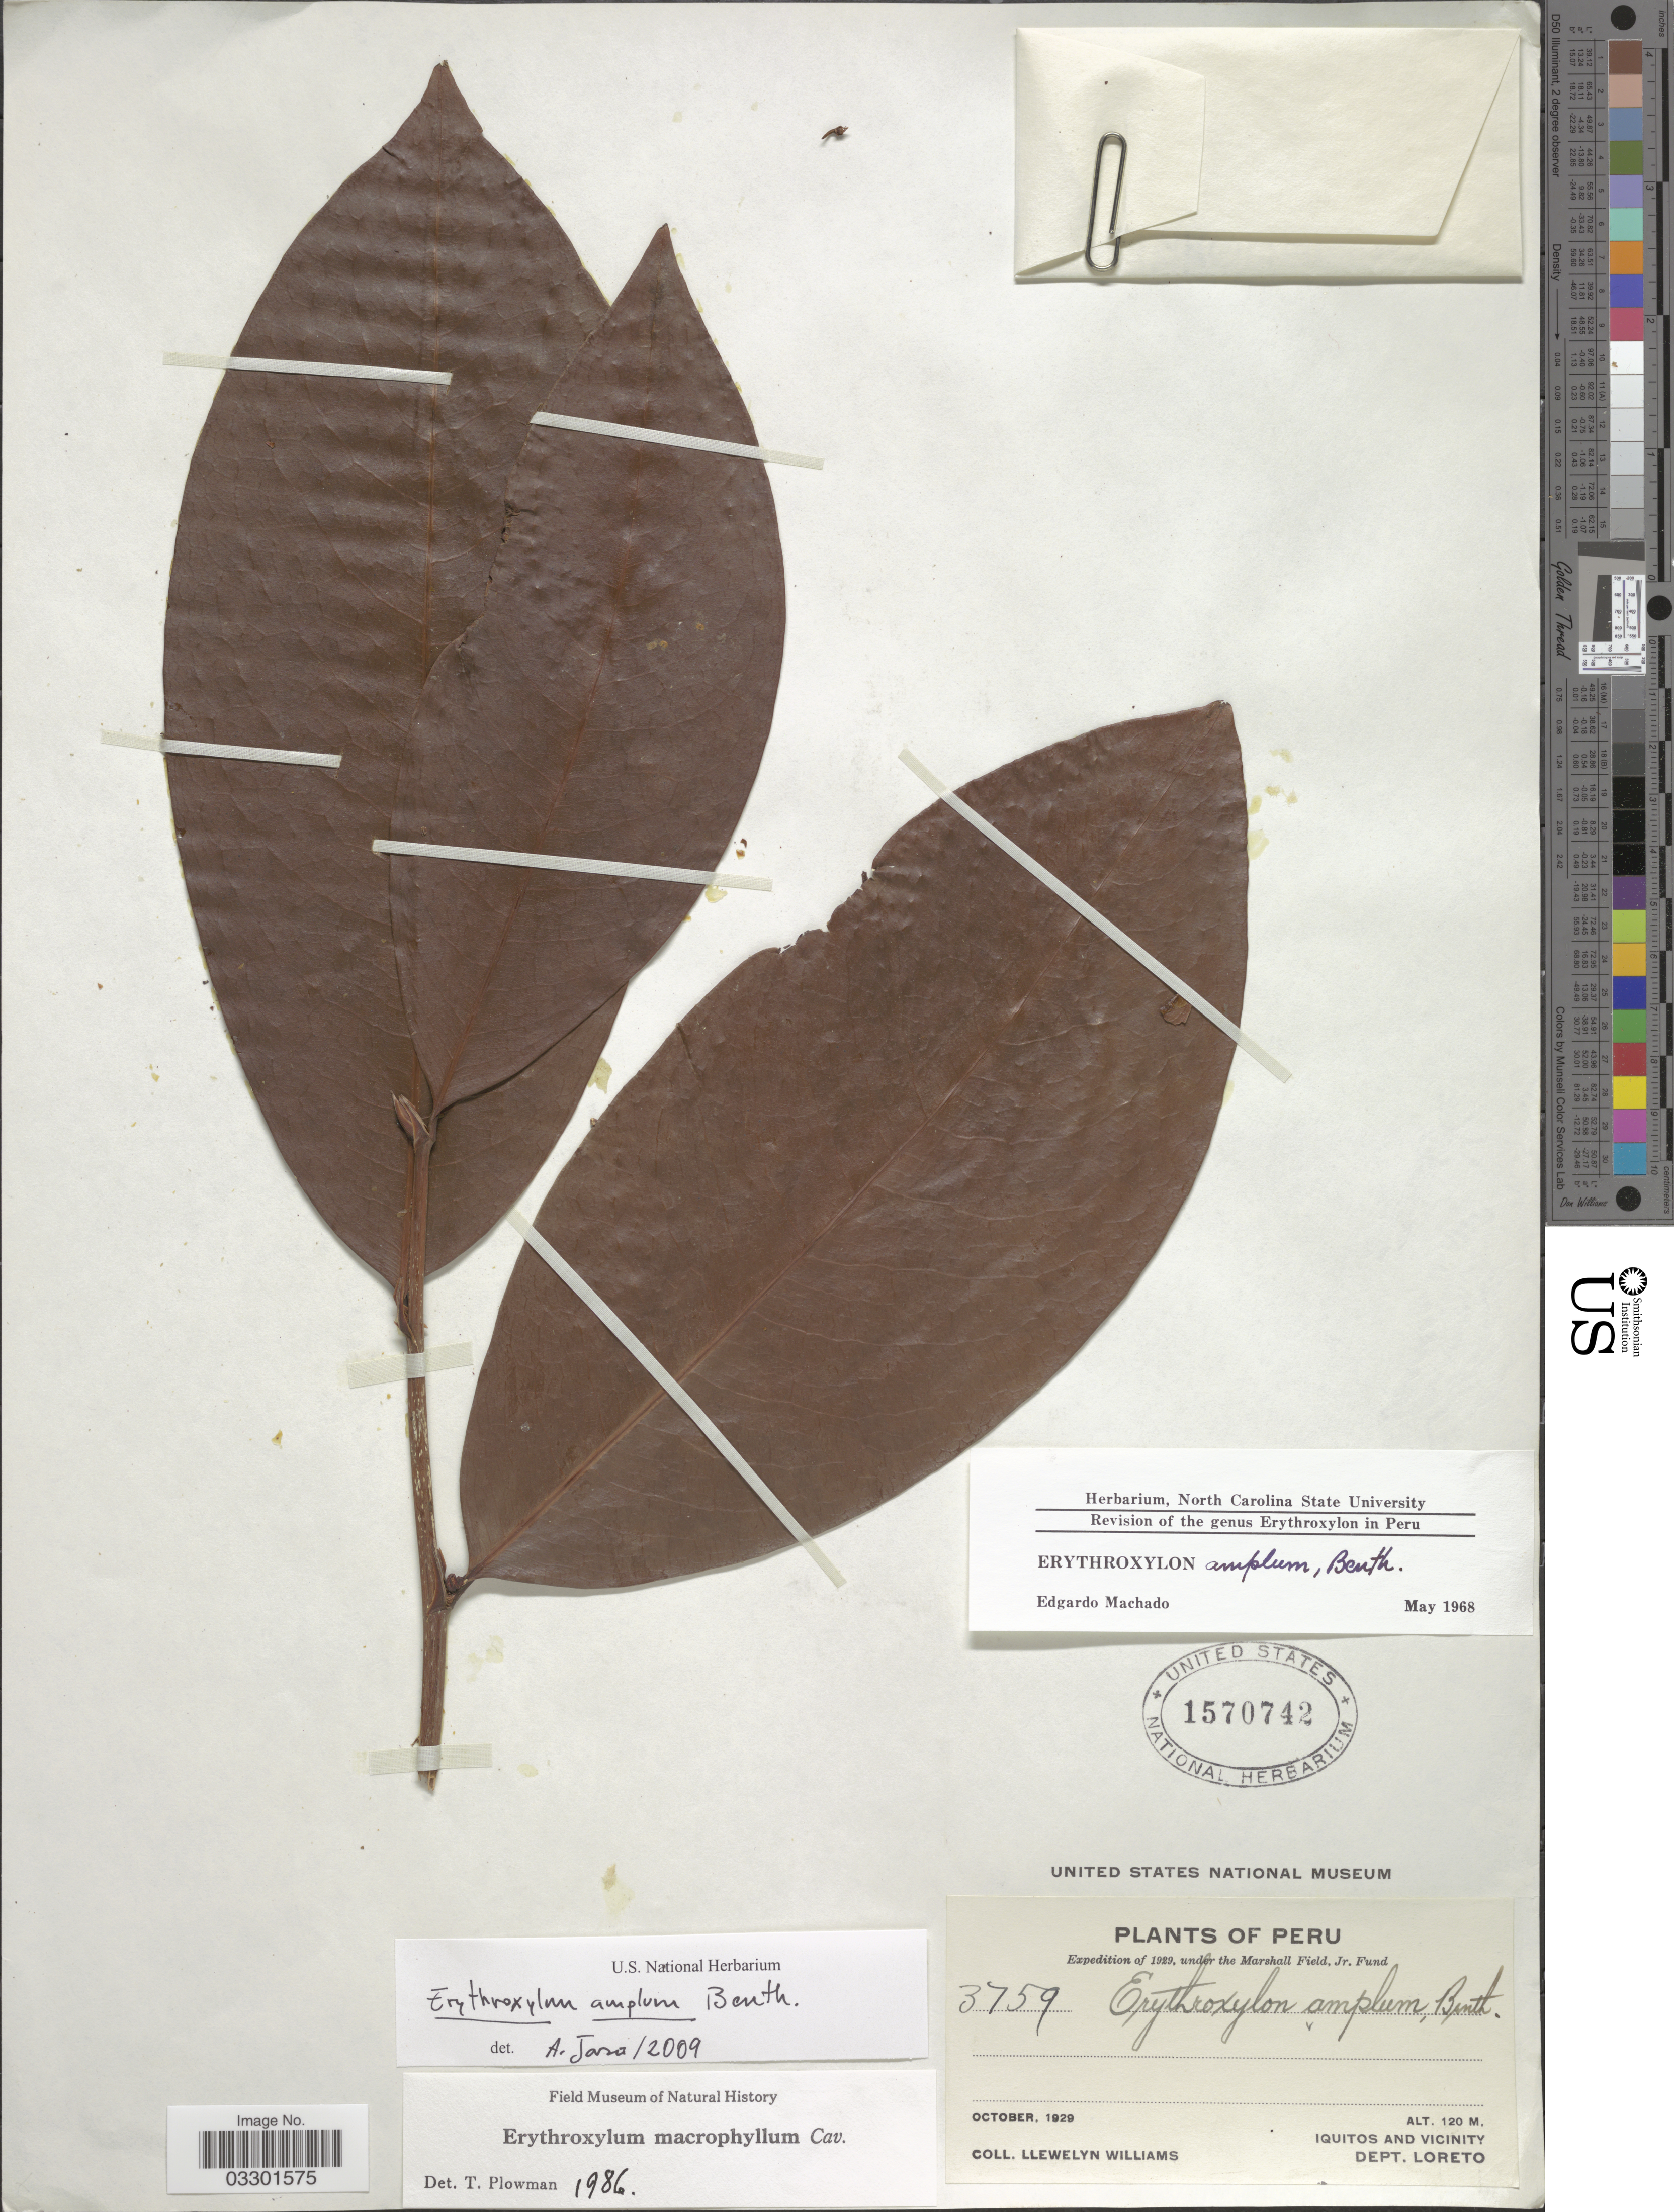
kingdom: Plantae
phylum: Tracheophyta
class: Magnoliopsida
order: Malpighiales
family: Erythroxylaceae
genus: Erythroxylum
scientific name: Erythroxylum amplum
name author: Benth.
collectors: Ll. Williams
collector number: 3759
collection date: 1929-10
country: Peru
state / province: Loreto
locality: Iquitos and vicinity. Dept. Loreto.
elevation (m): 120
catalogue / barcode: US 1570742